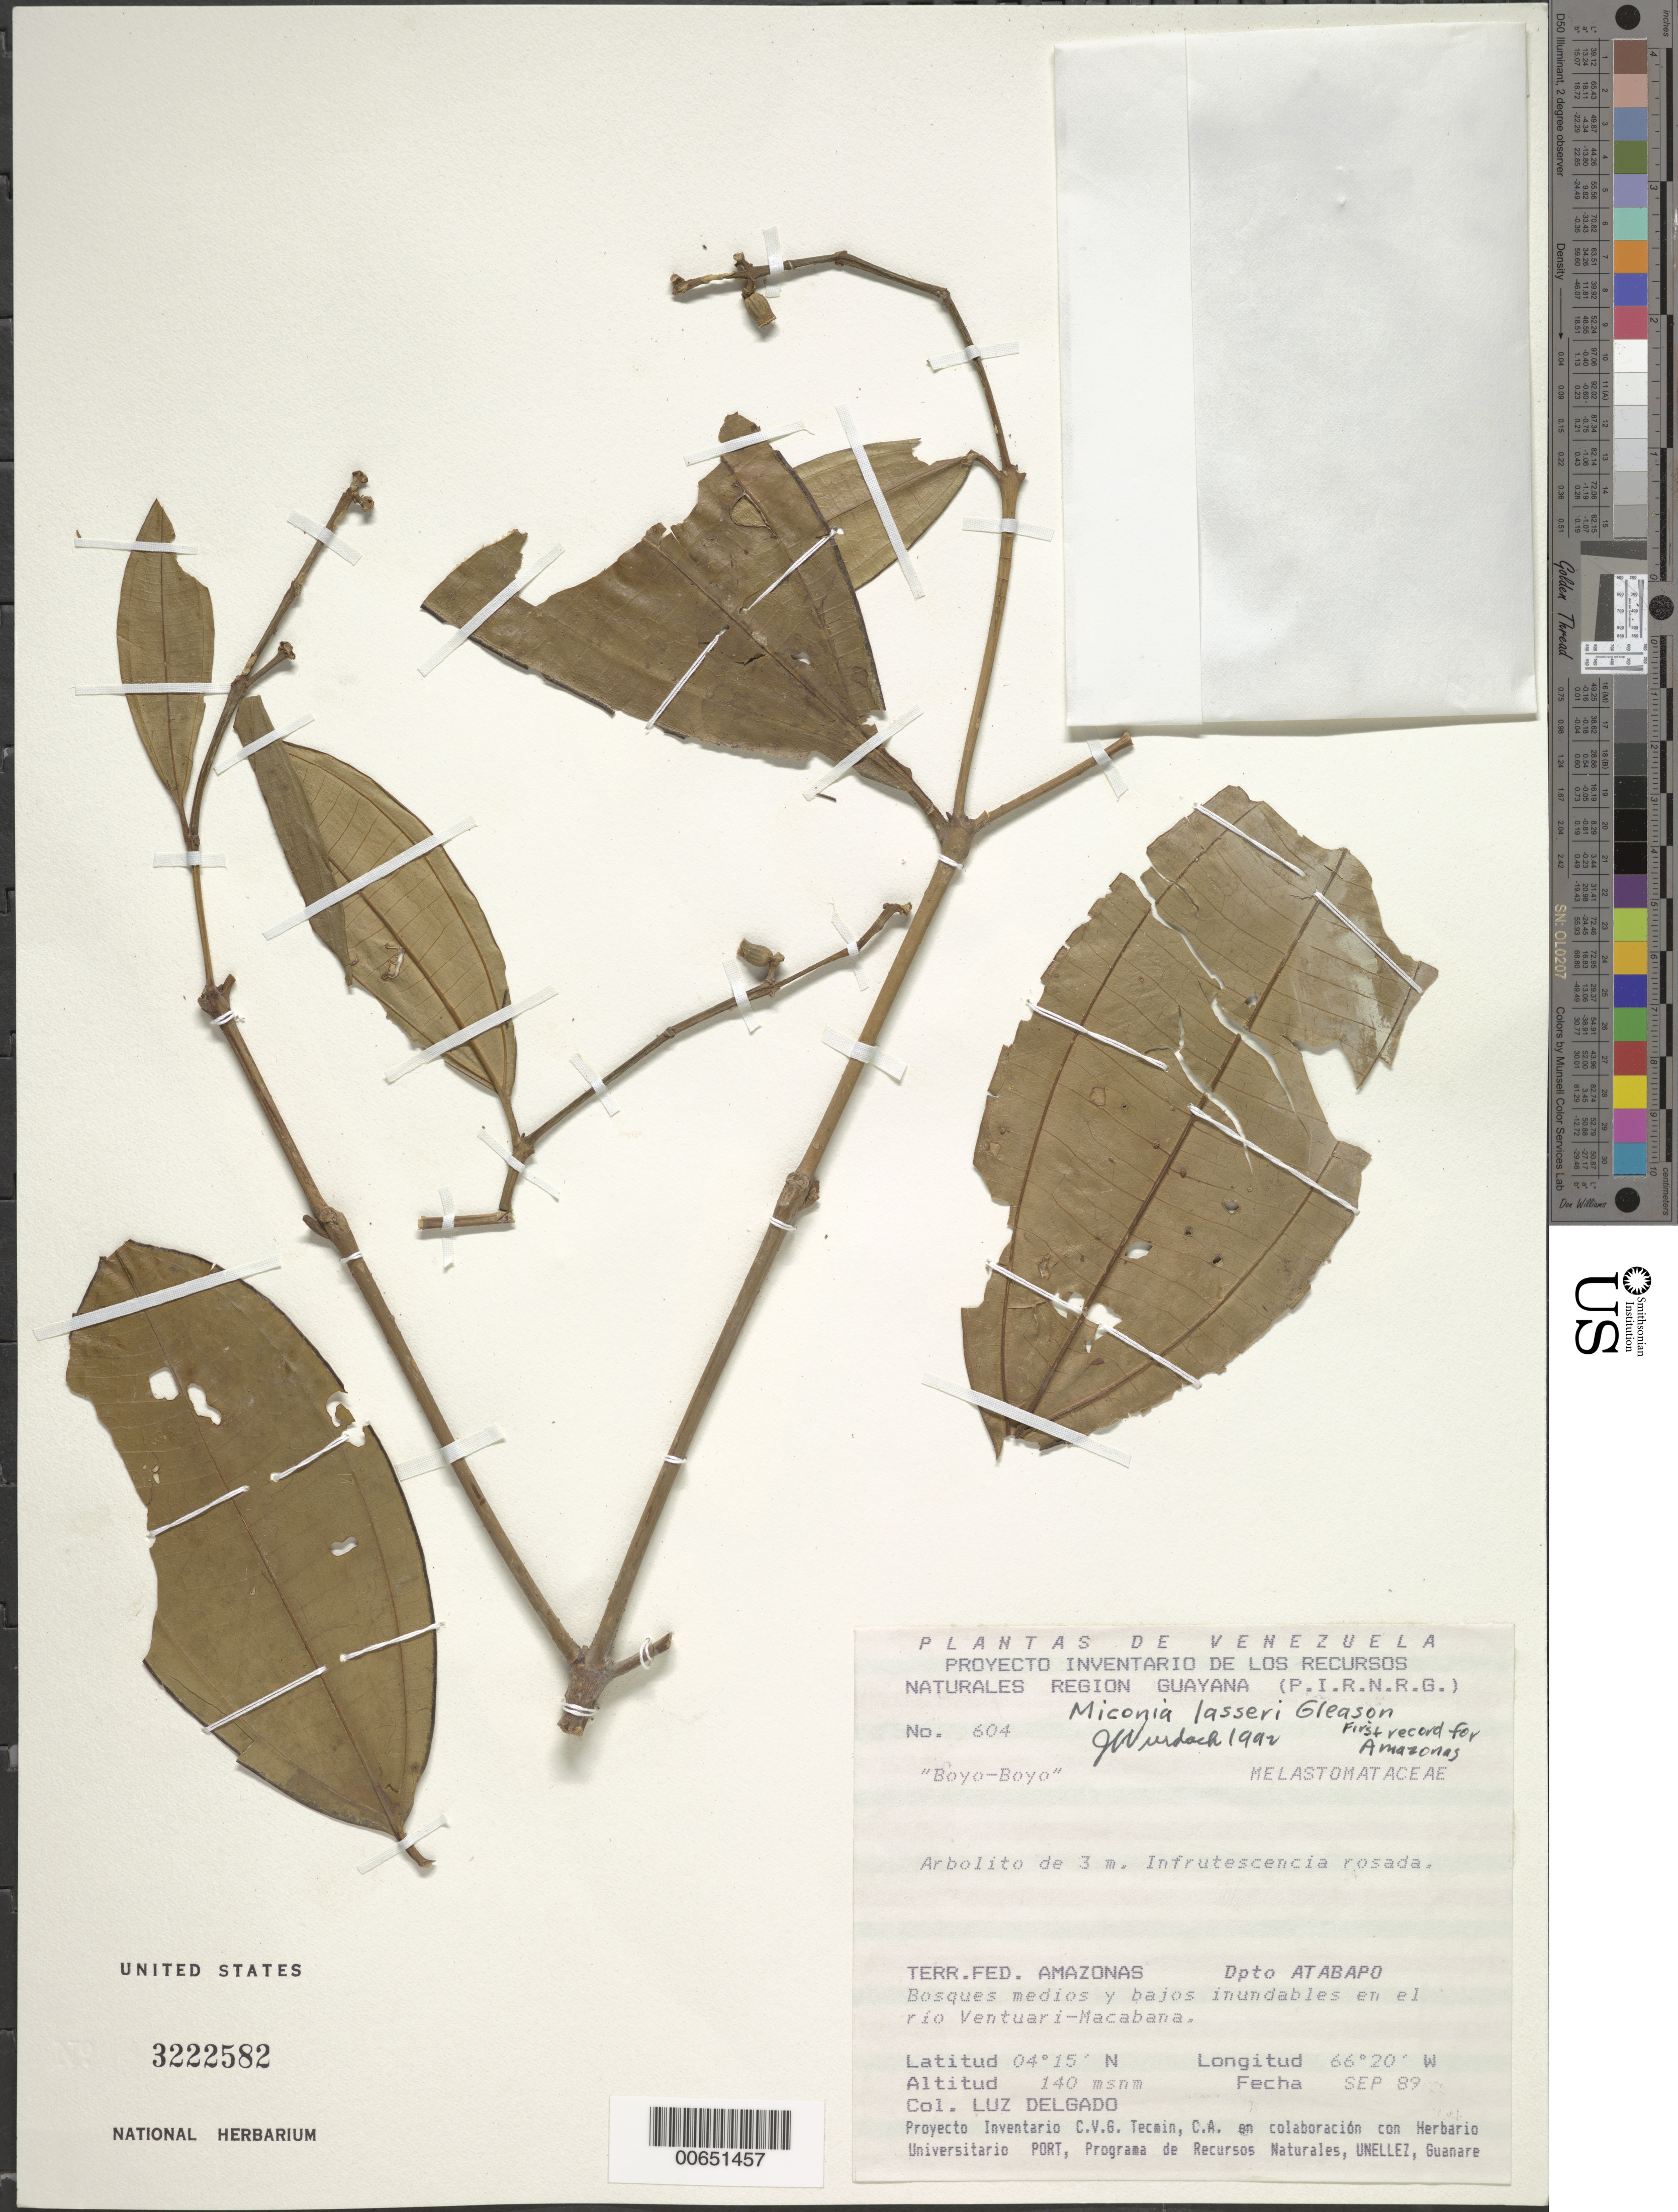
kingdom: Plantae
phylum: Tracheophyta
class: Magnoliopsida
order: Myrtales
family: Melastomataceae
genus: Miconia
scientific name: Miconia lasseri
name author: Gleason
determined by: Wurdack, John J., (US), US (UNITED STATES)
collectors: L. Delgado V.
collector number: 604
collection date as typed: Sep-89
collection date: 1989-09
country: Venezuela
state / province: Amazonas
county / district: Atabapo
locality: Río Ventuari-Macabana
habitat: Bosques medios y bajos inundables en el rio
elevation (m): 140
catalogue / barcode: US 3222582